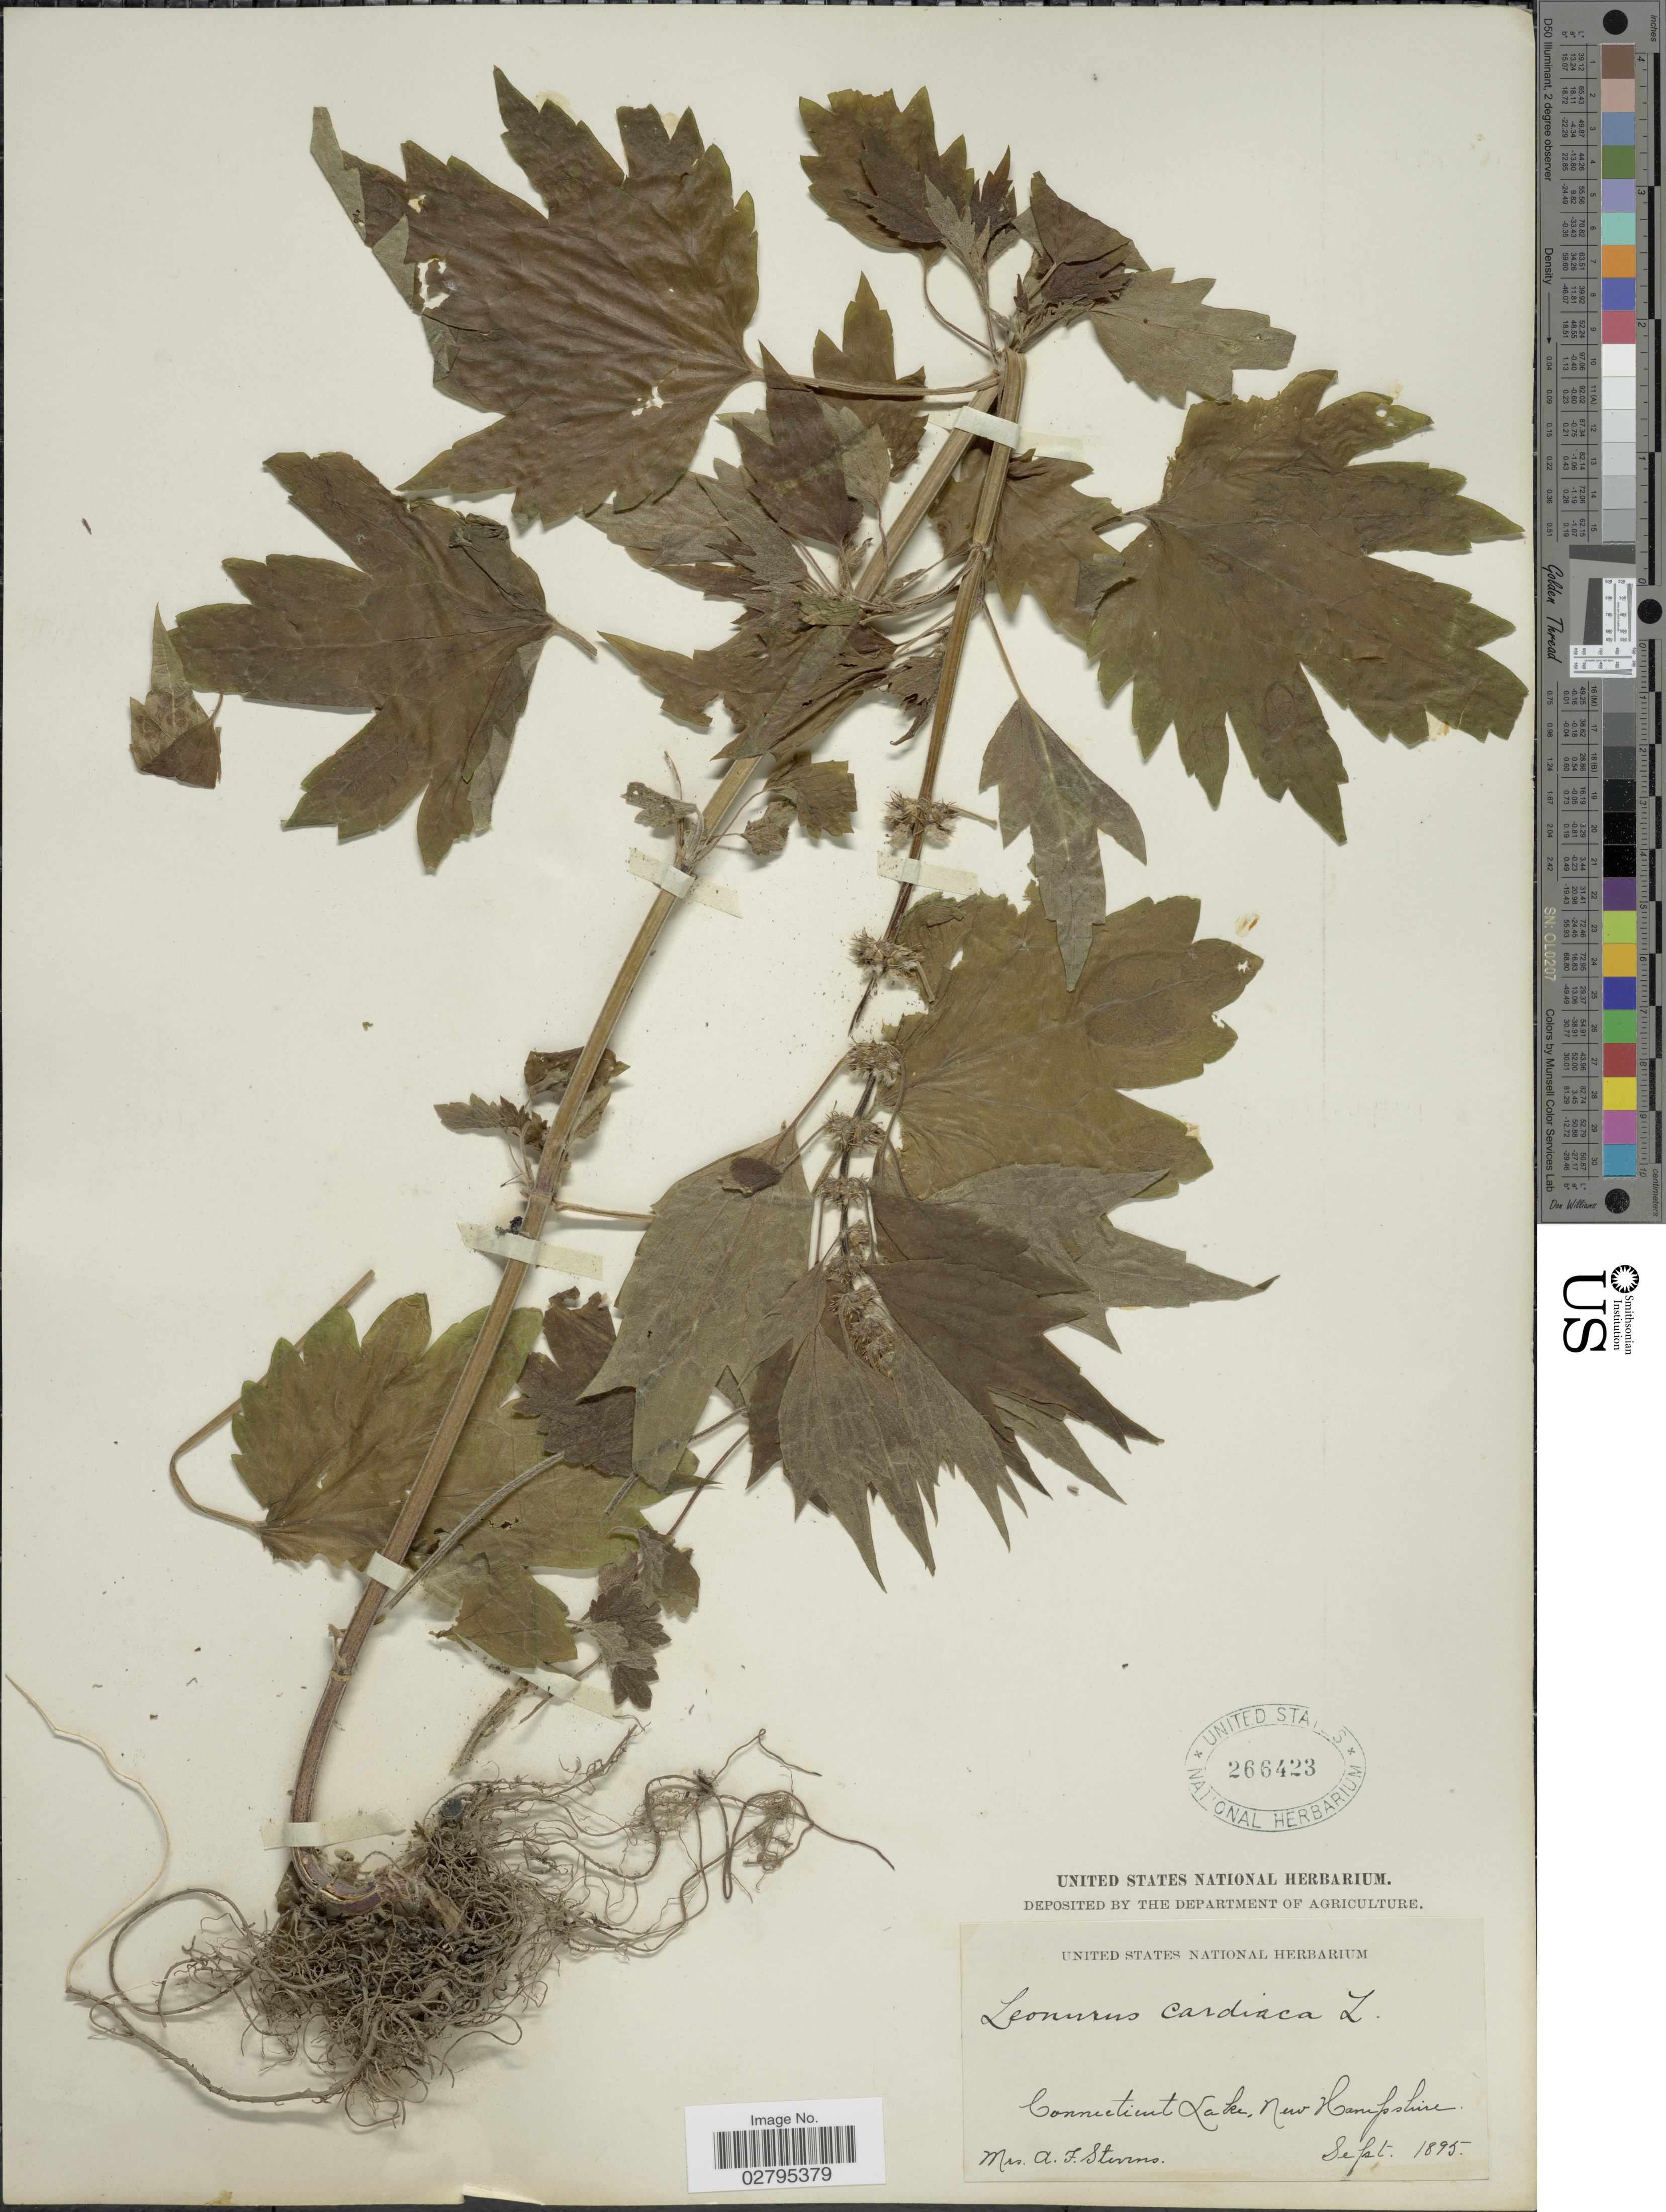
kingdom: Plantae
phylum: Tracheophyta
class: Magnoliopsida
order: Lamiales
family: Lamiaceae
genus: Leonurus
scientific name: Leonurus cardiaca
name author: L.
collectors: A. Stevens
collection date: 1895-09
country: United States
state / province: New Hampshire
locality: Connecticut Lake, New Hampshire.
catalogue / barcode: US 266423